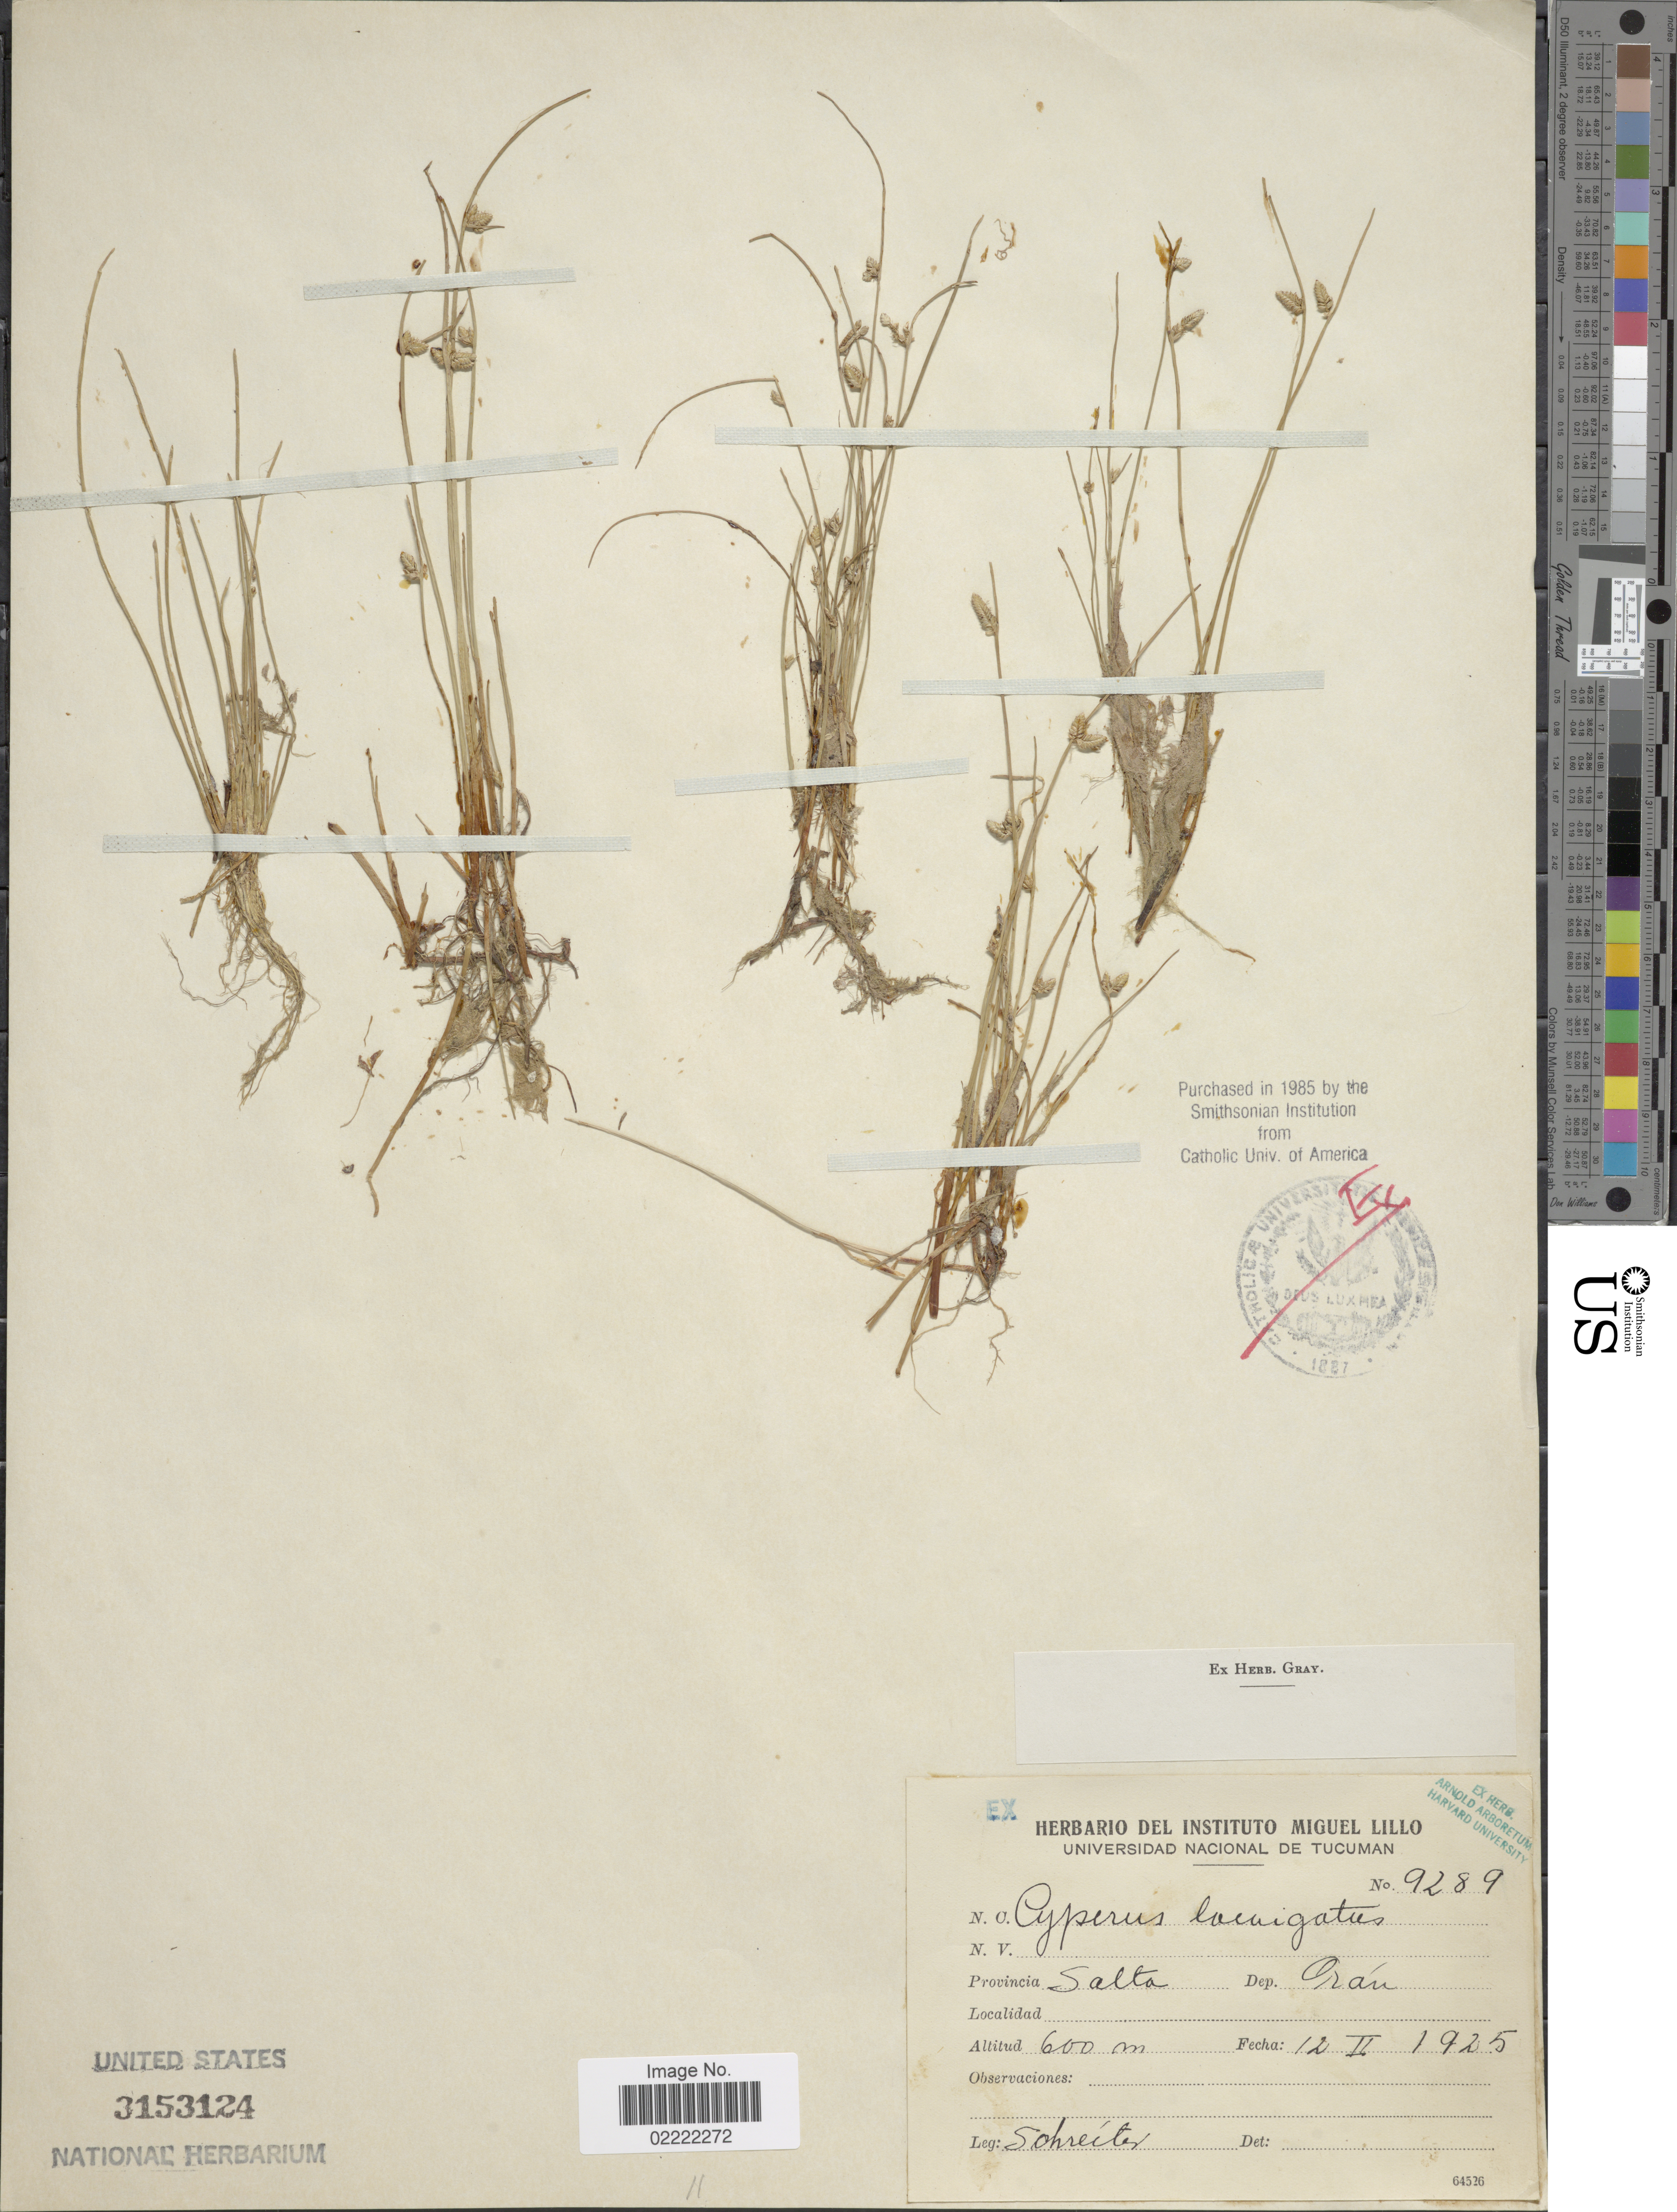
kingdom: Plantae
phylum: Tracheophyta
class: Liliopsida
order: Poales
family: Cyperaceae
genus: Cyperus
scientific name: Cyperus laevigatus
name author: L.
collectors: -. Schreiter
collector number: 9289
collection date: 1925-02-12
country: Argentina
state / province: Salta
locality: Provincia Salta. Dep. Oran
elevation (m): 600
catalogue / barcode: US 3153124